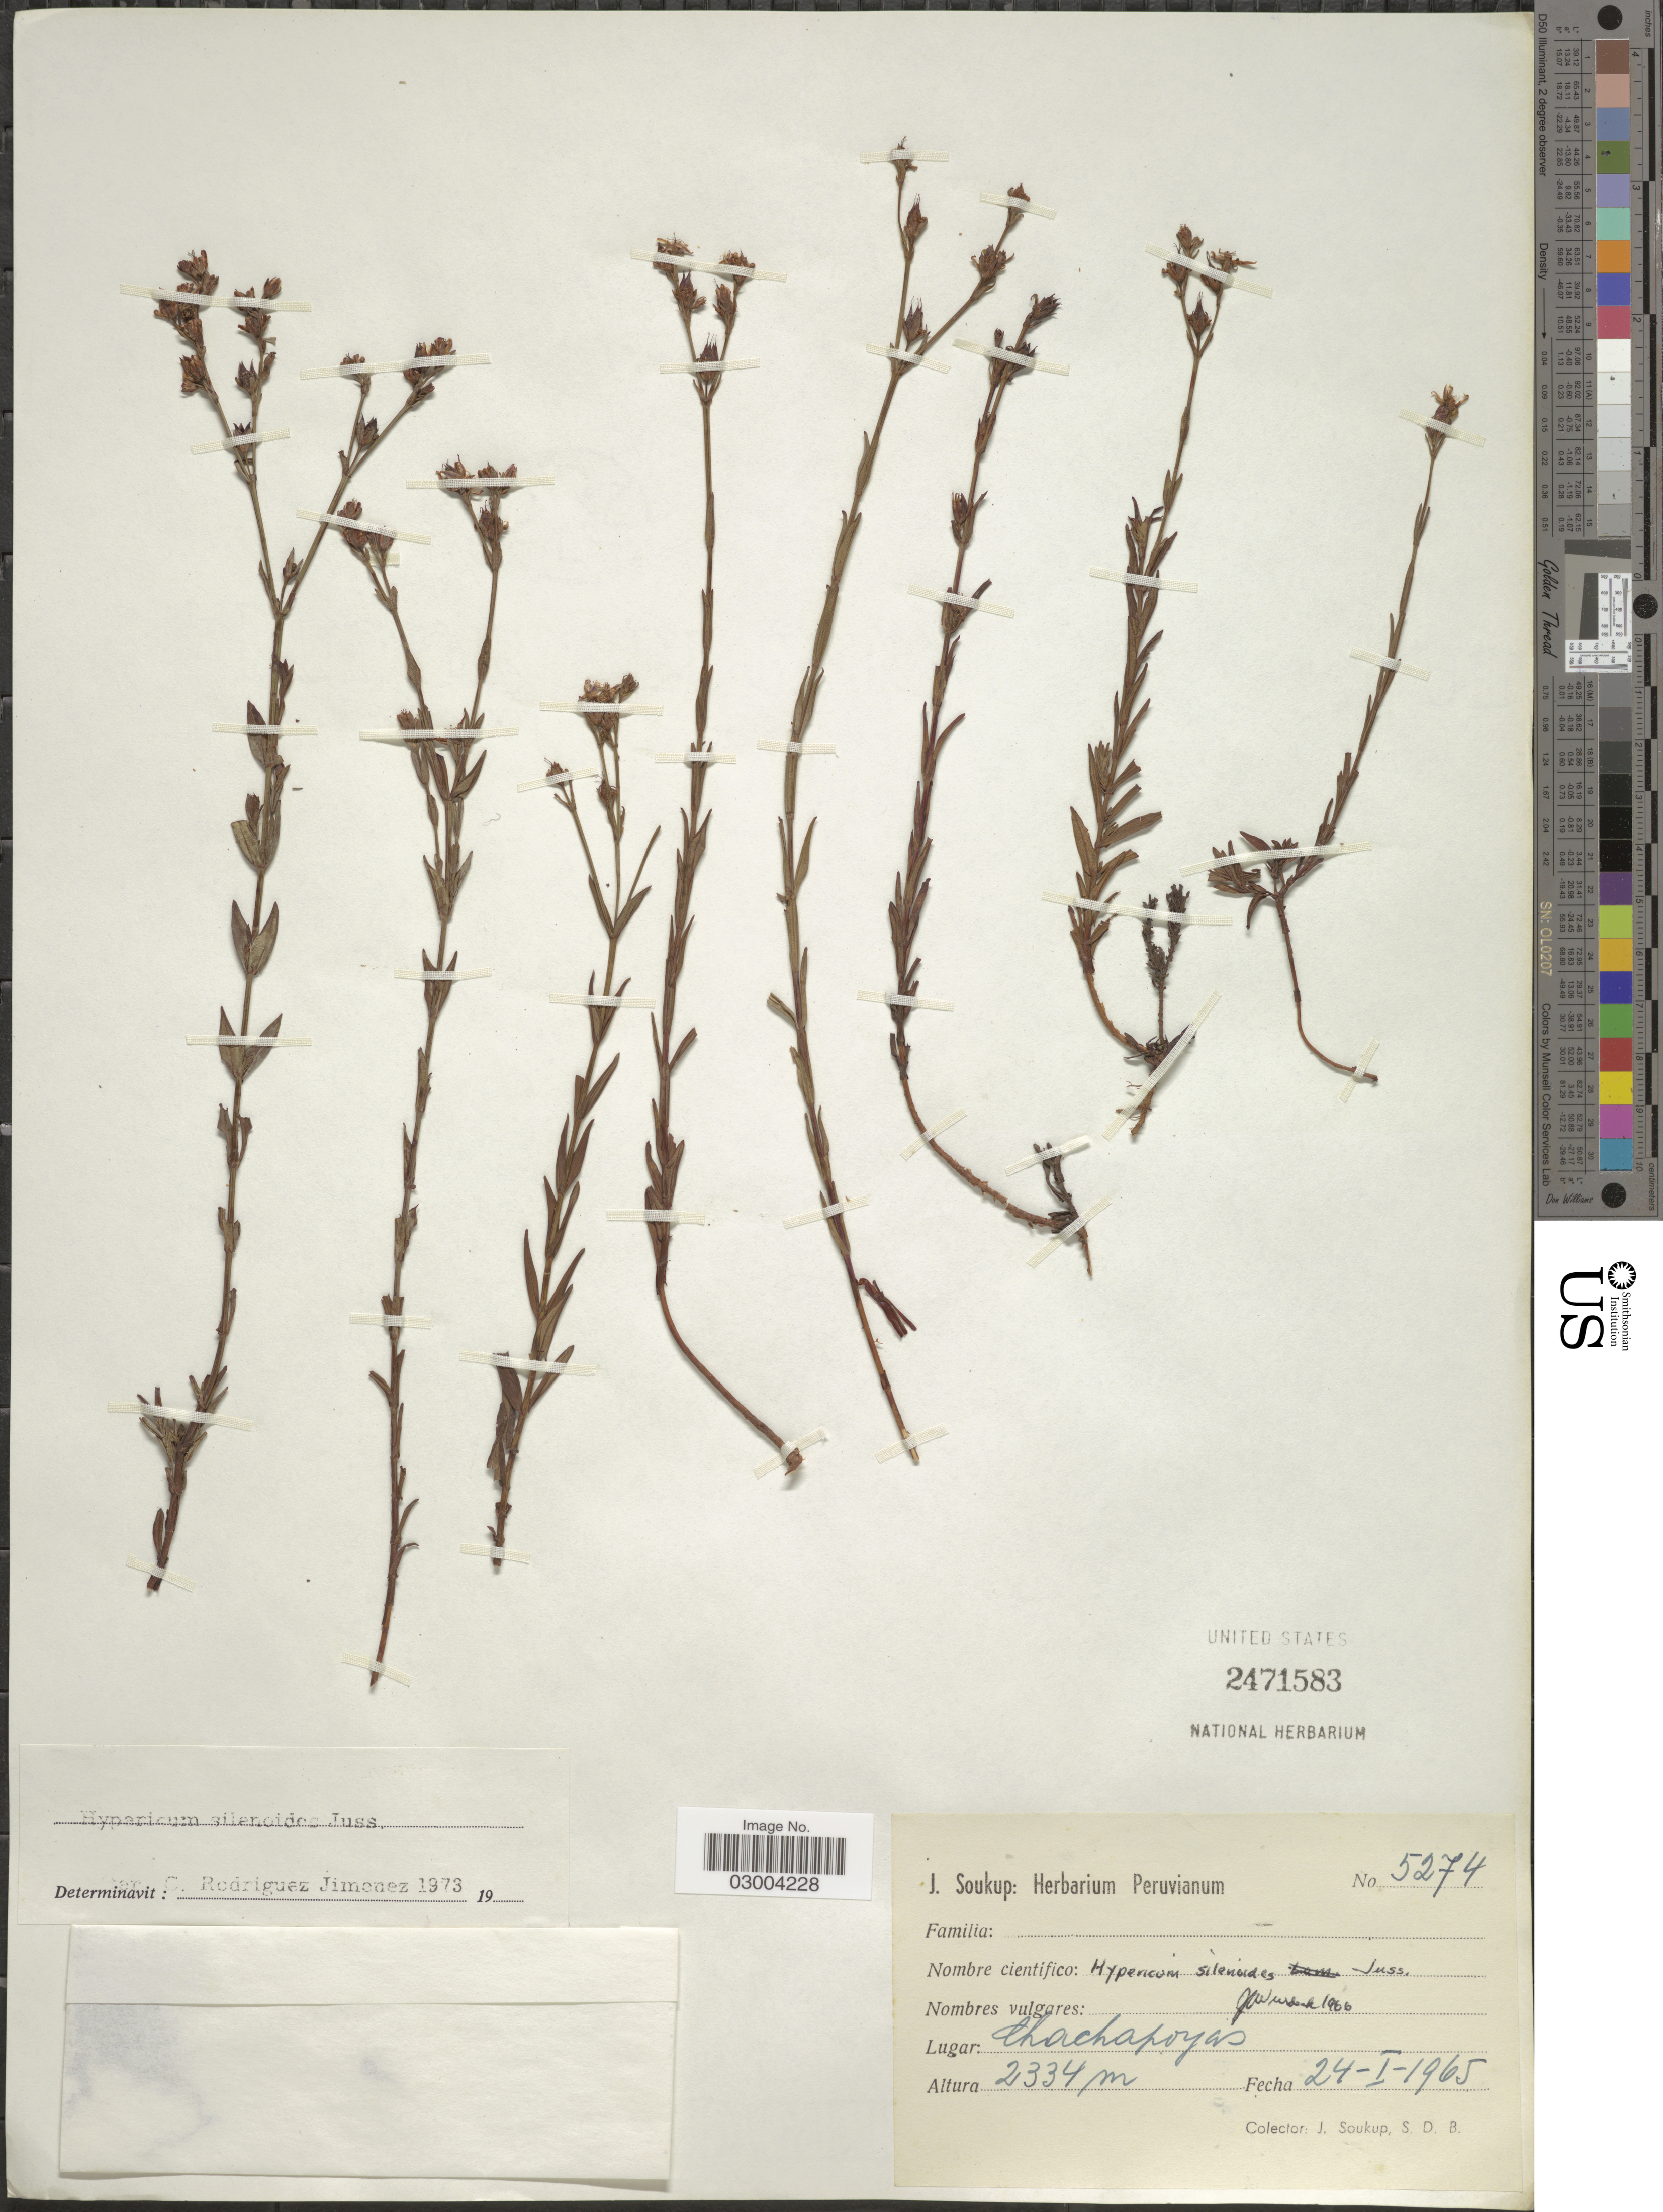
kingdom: Plantae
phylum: Tracheophyta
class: Magnoliopsida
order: Malpighiales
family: Hypericaceae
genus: Hypericum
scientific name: Hypericum silenoides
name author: Juss.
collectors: J. Soukup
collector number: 5274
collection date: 1965-01-24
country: Peru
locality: Chachapoyas.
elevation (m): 2334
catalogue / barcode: US 2471583